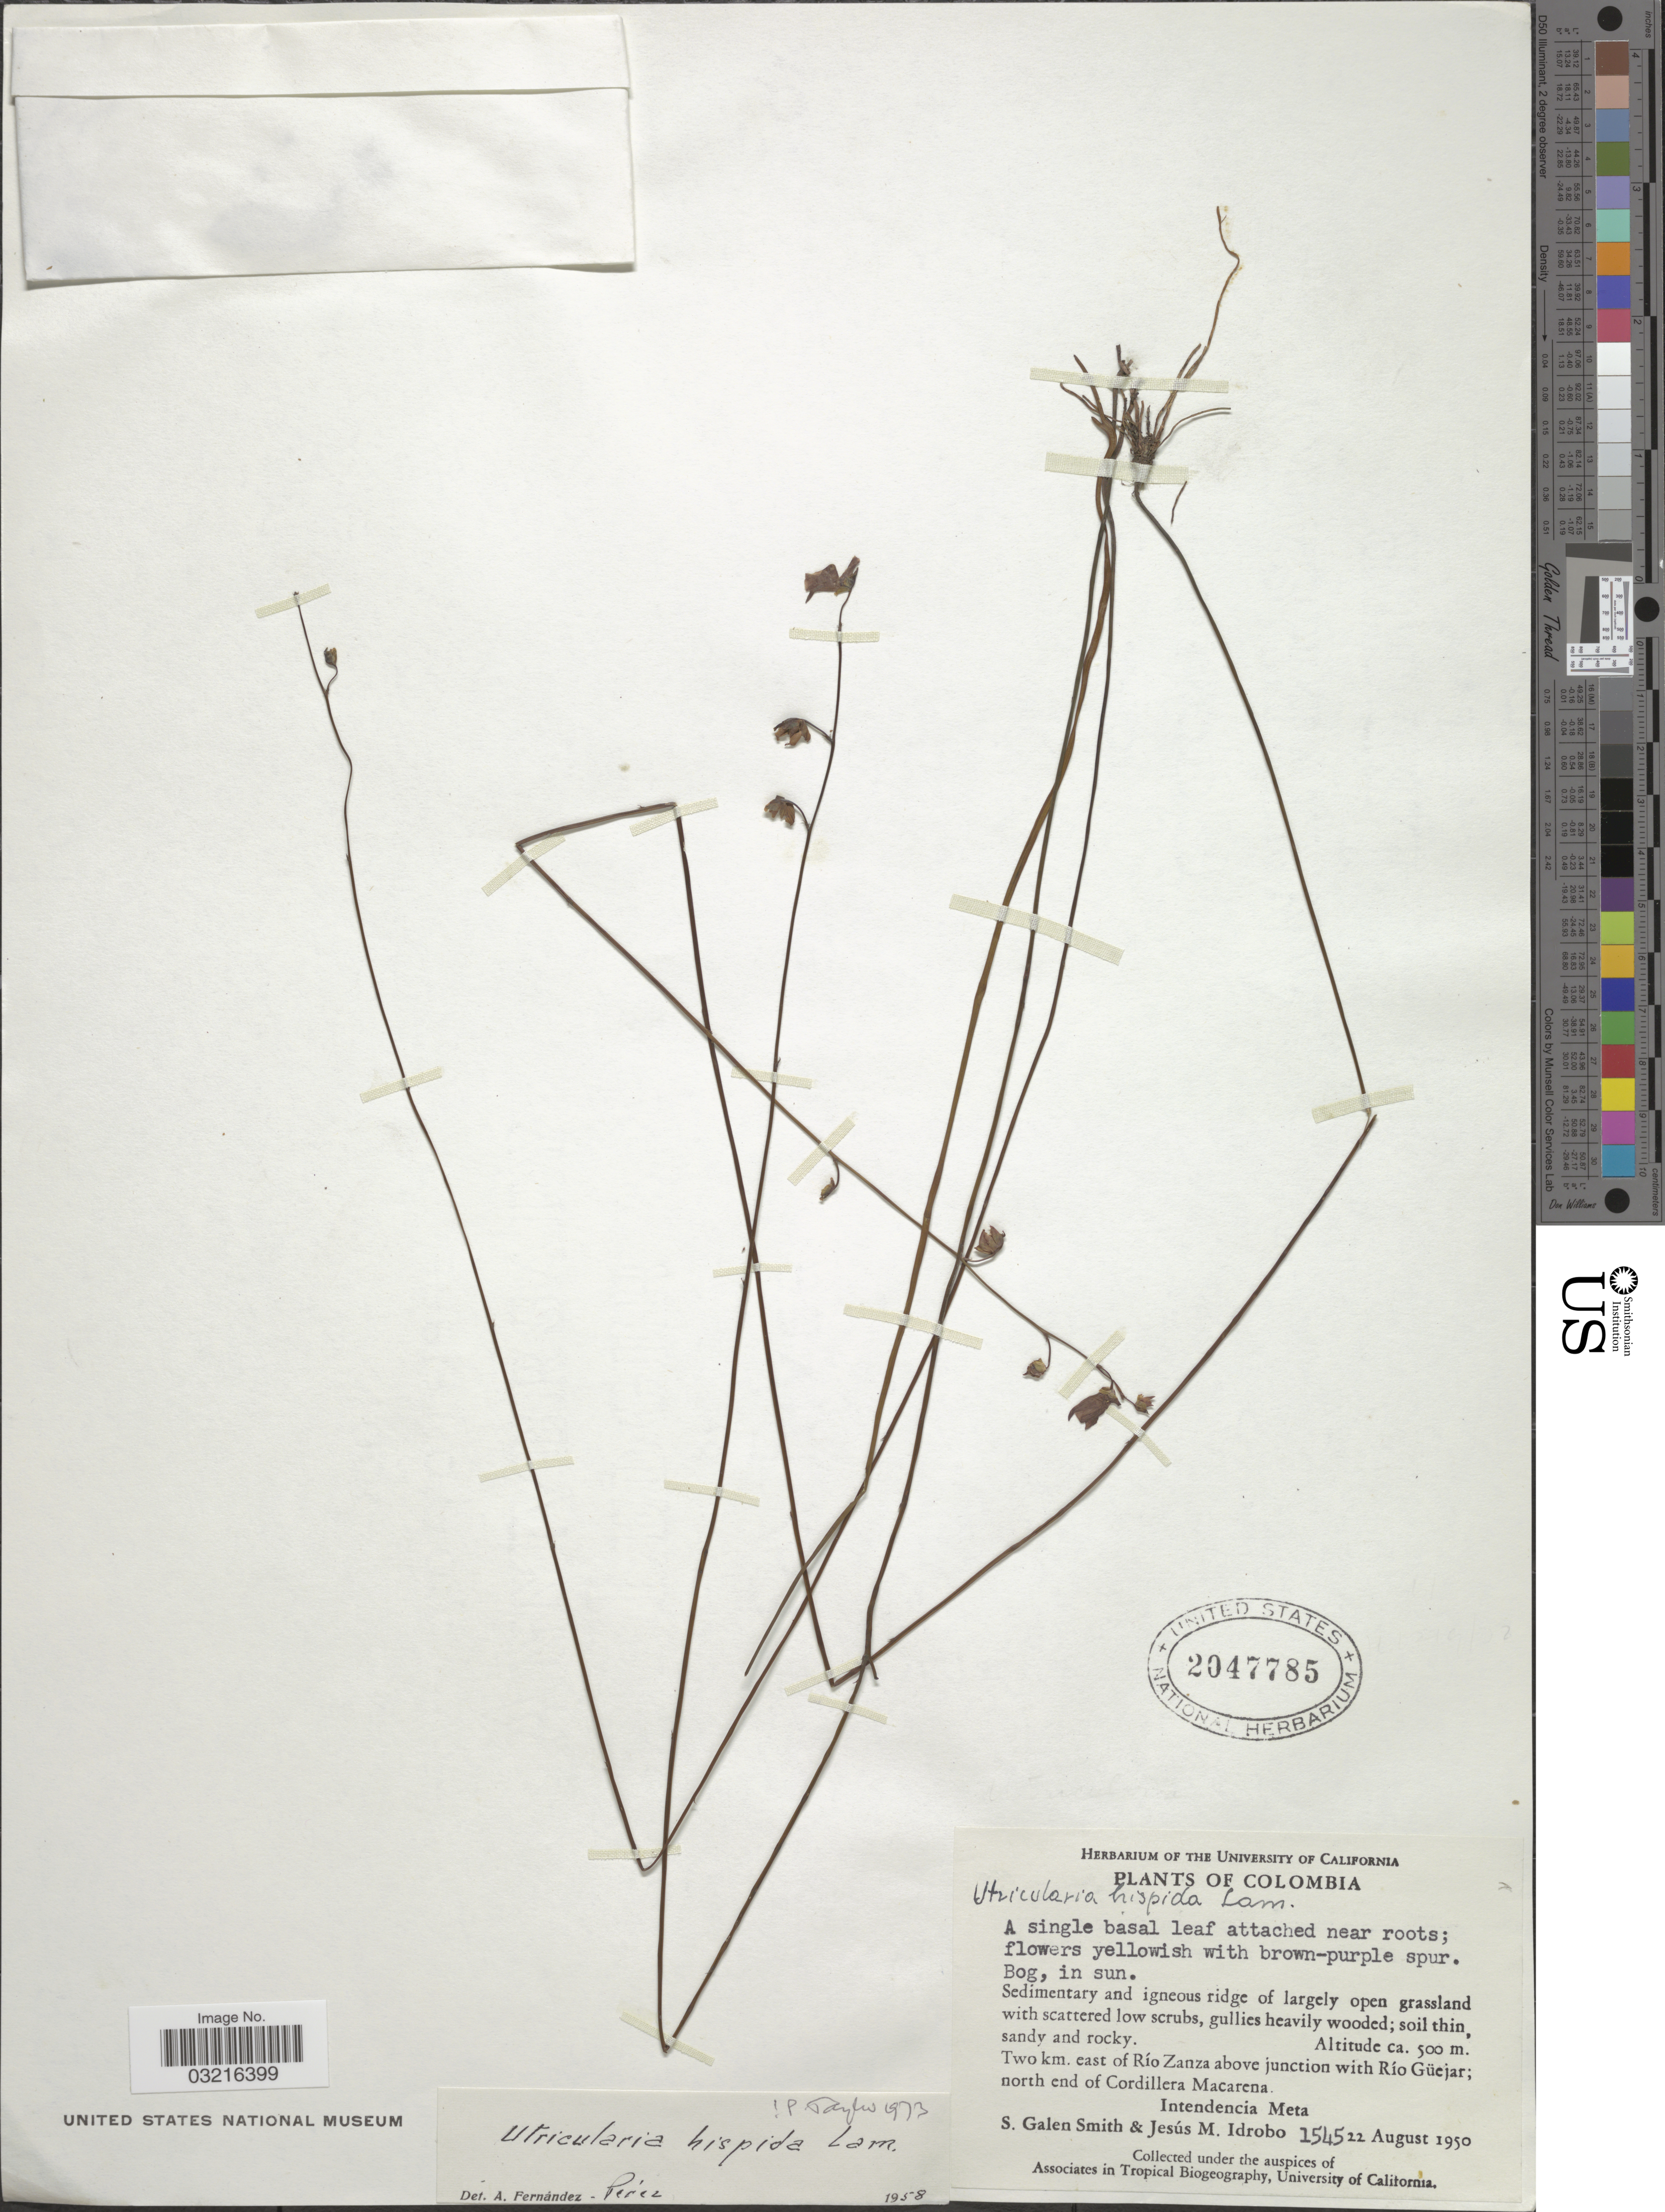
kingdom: Plantae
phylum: Tracheophyta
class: Magnoliopsida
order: Lamiales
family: Lentibulariaceae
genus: Utricularia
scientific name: Utricularia hispida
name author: Lam.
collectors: S. G. Smith & J. M. Idrobo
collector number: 1545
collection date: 1950-08-22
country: Colombia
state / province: Meta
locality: Two km. east of Río Zanza above junction with Río Güejar; north end of Cordillera Macarena. Intendencia Meta.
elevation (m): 500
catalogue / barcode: US 2047785